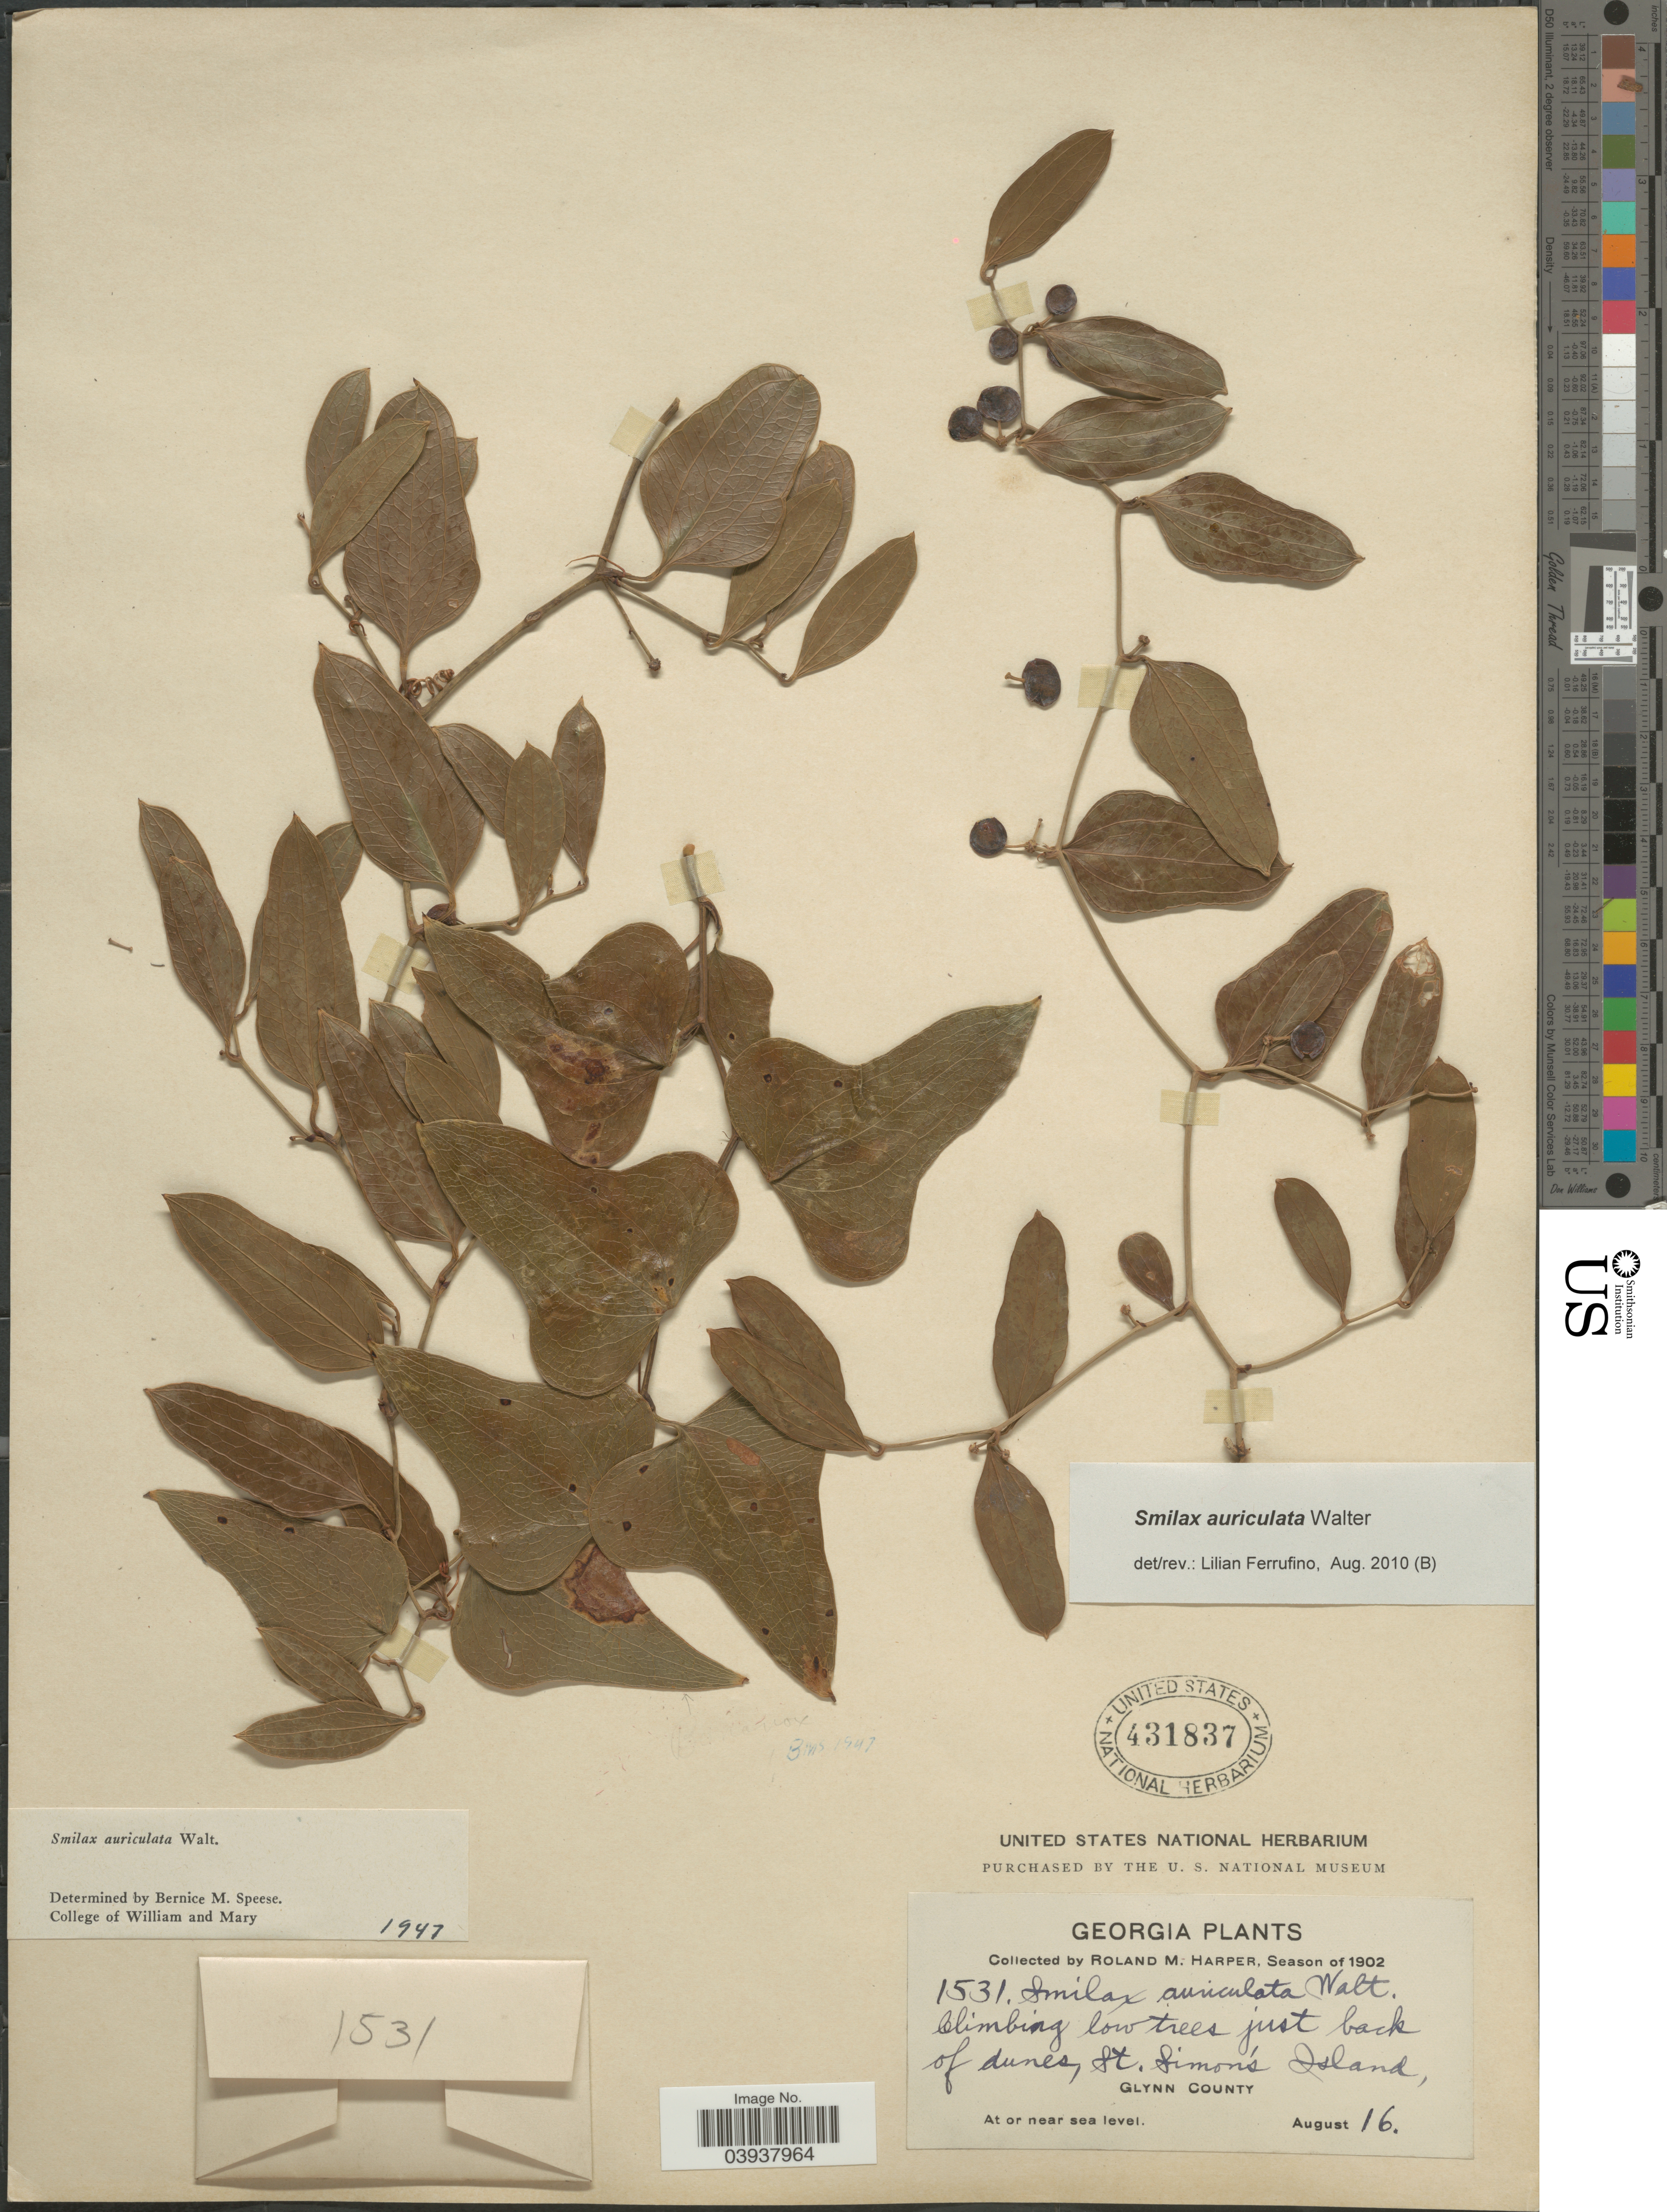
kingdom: Plantae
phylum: Tracheophyta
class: Liliopsida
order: Liliales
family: Smilacaceae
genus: Smilax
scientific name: Smilax auriculata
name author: Walter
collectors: R. M. Harper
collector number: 1531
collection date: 1902-08-16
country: United States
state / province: Georgia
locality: Climbing low trees just back of dunes, St. Simon's Island, Glynn County.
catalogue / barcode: US 431837